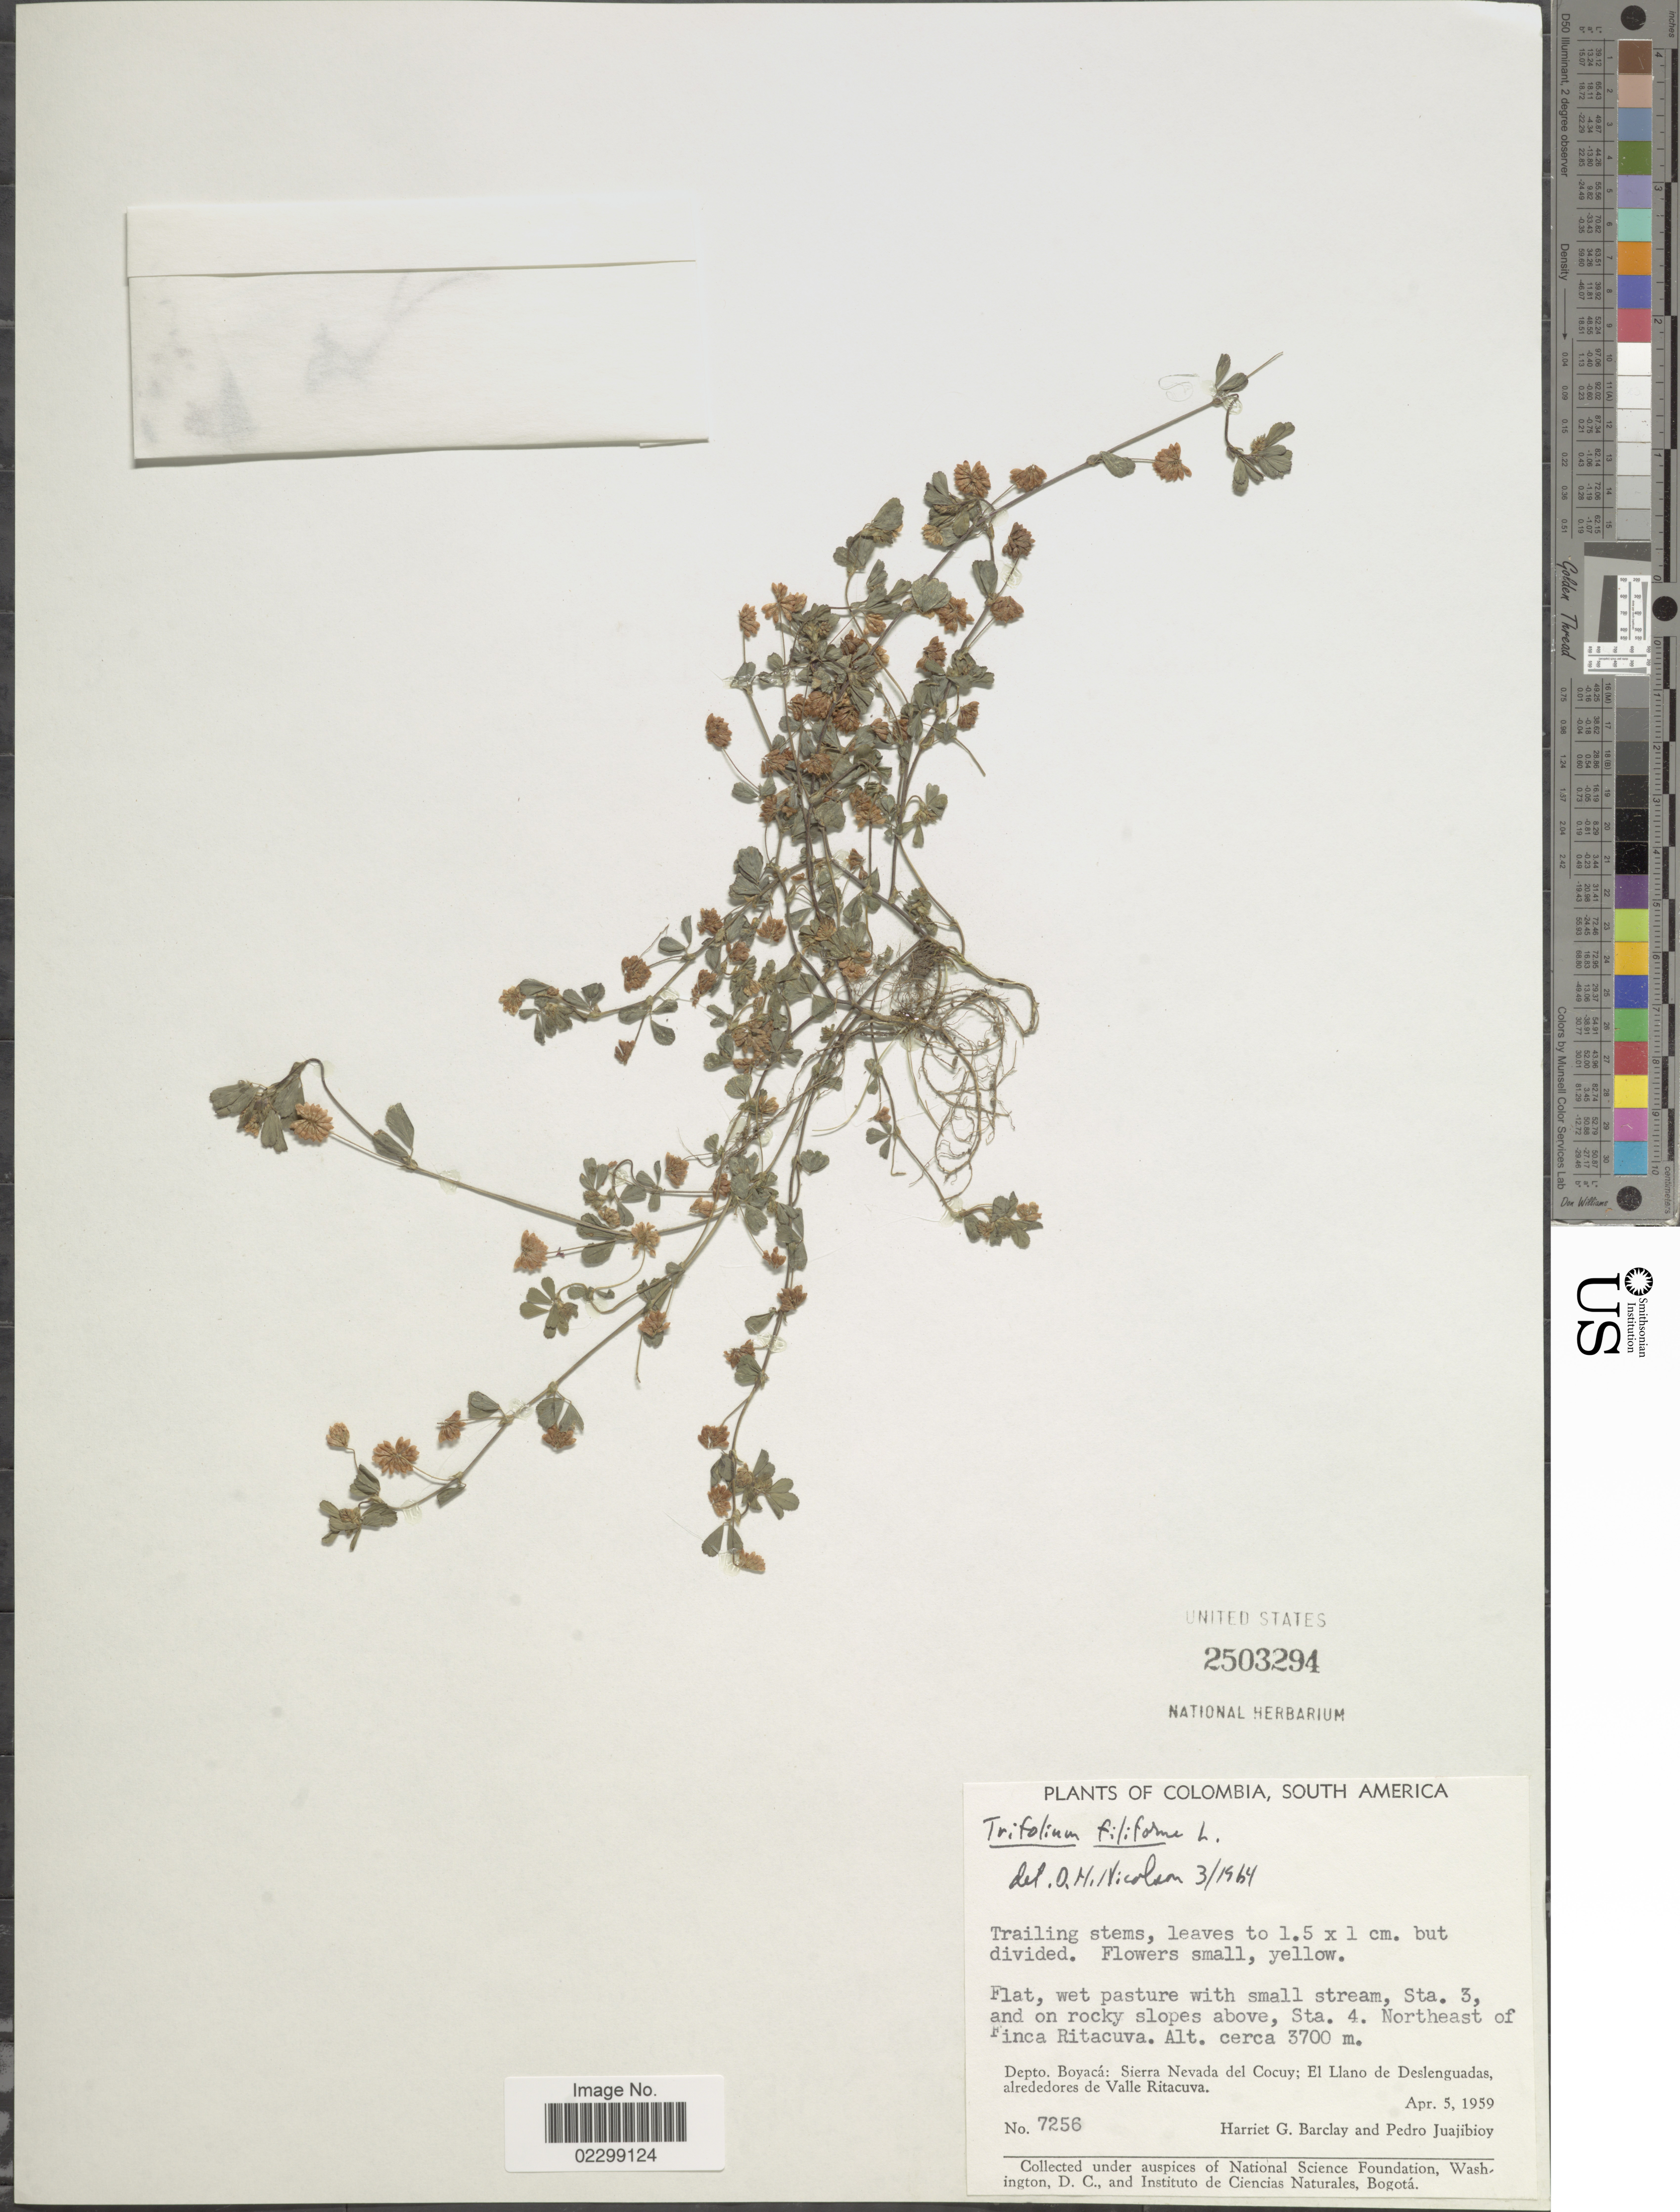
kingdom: Plantae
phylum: Tracheophyta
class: Magnoliopsida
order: Fabales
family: Fabaceae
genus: Trifolium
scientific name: Trifolium dubium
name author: Sibth.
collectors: H. G. Barclay & P. Juajibioy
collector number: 7256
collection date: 1959-04-05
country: Colombia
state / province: Boyacá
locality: South America, Sta. 3, and on rocky slopes above, Sta. 4, northeast of Finca Ritacuva, Sierra Nevada del Cocuy; El Llano de Deslenguadas alrededores de Valle Ritacuva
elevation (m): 3700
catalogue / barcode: US 2503294